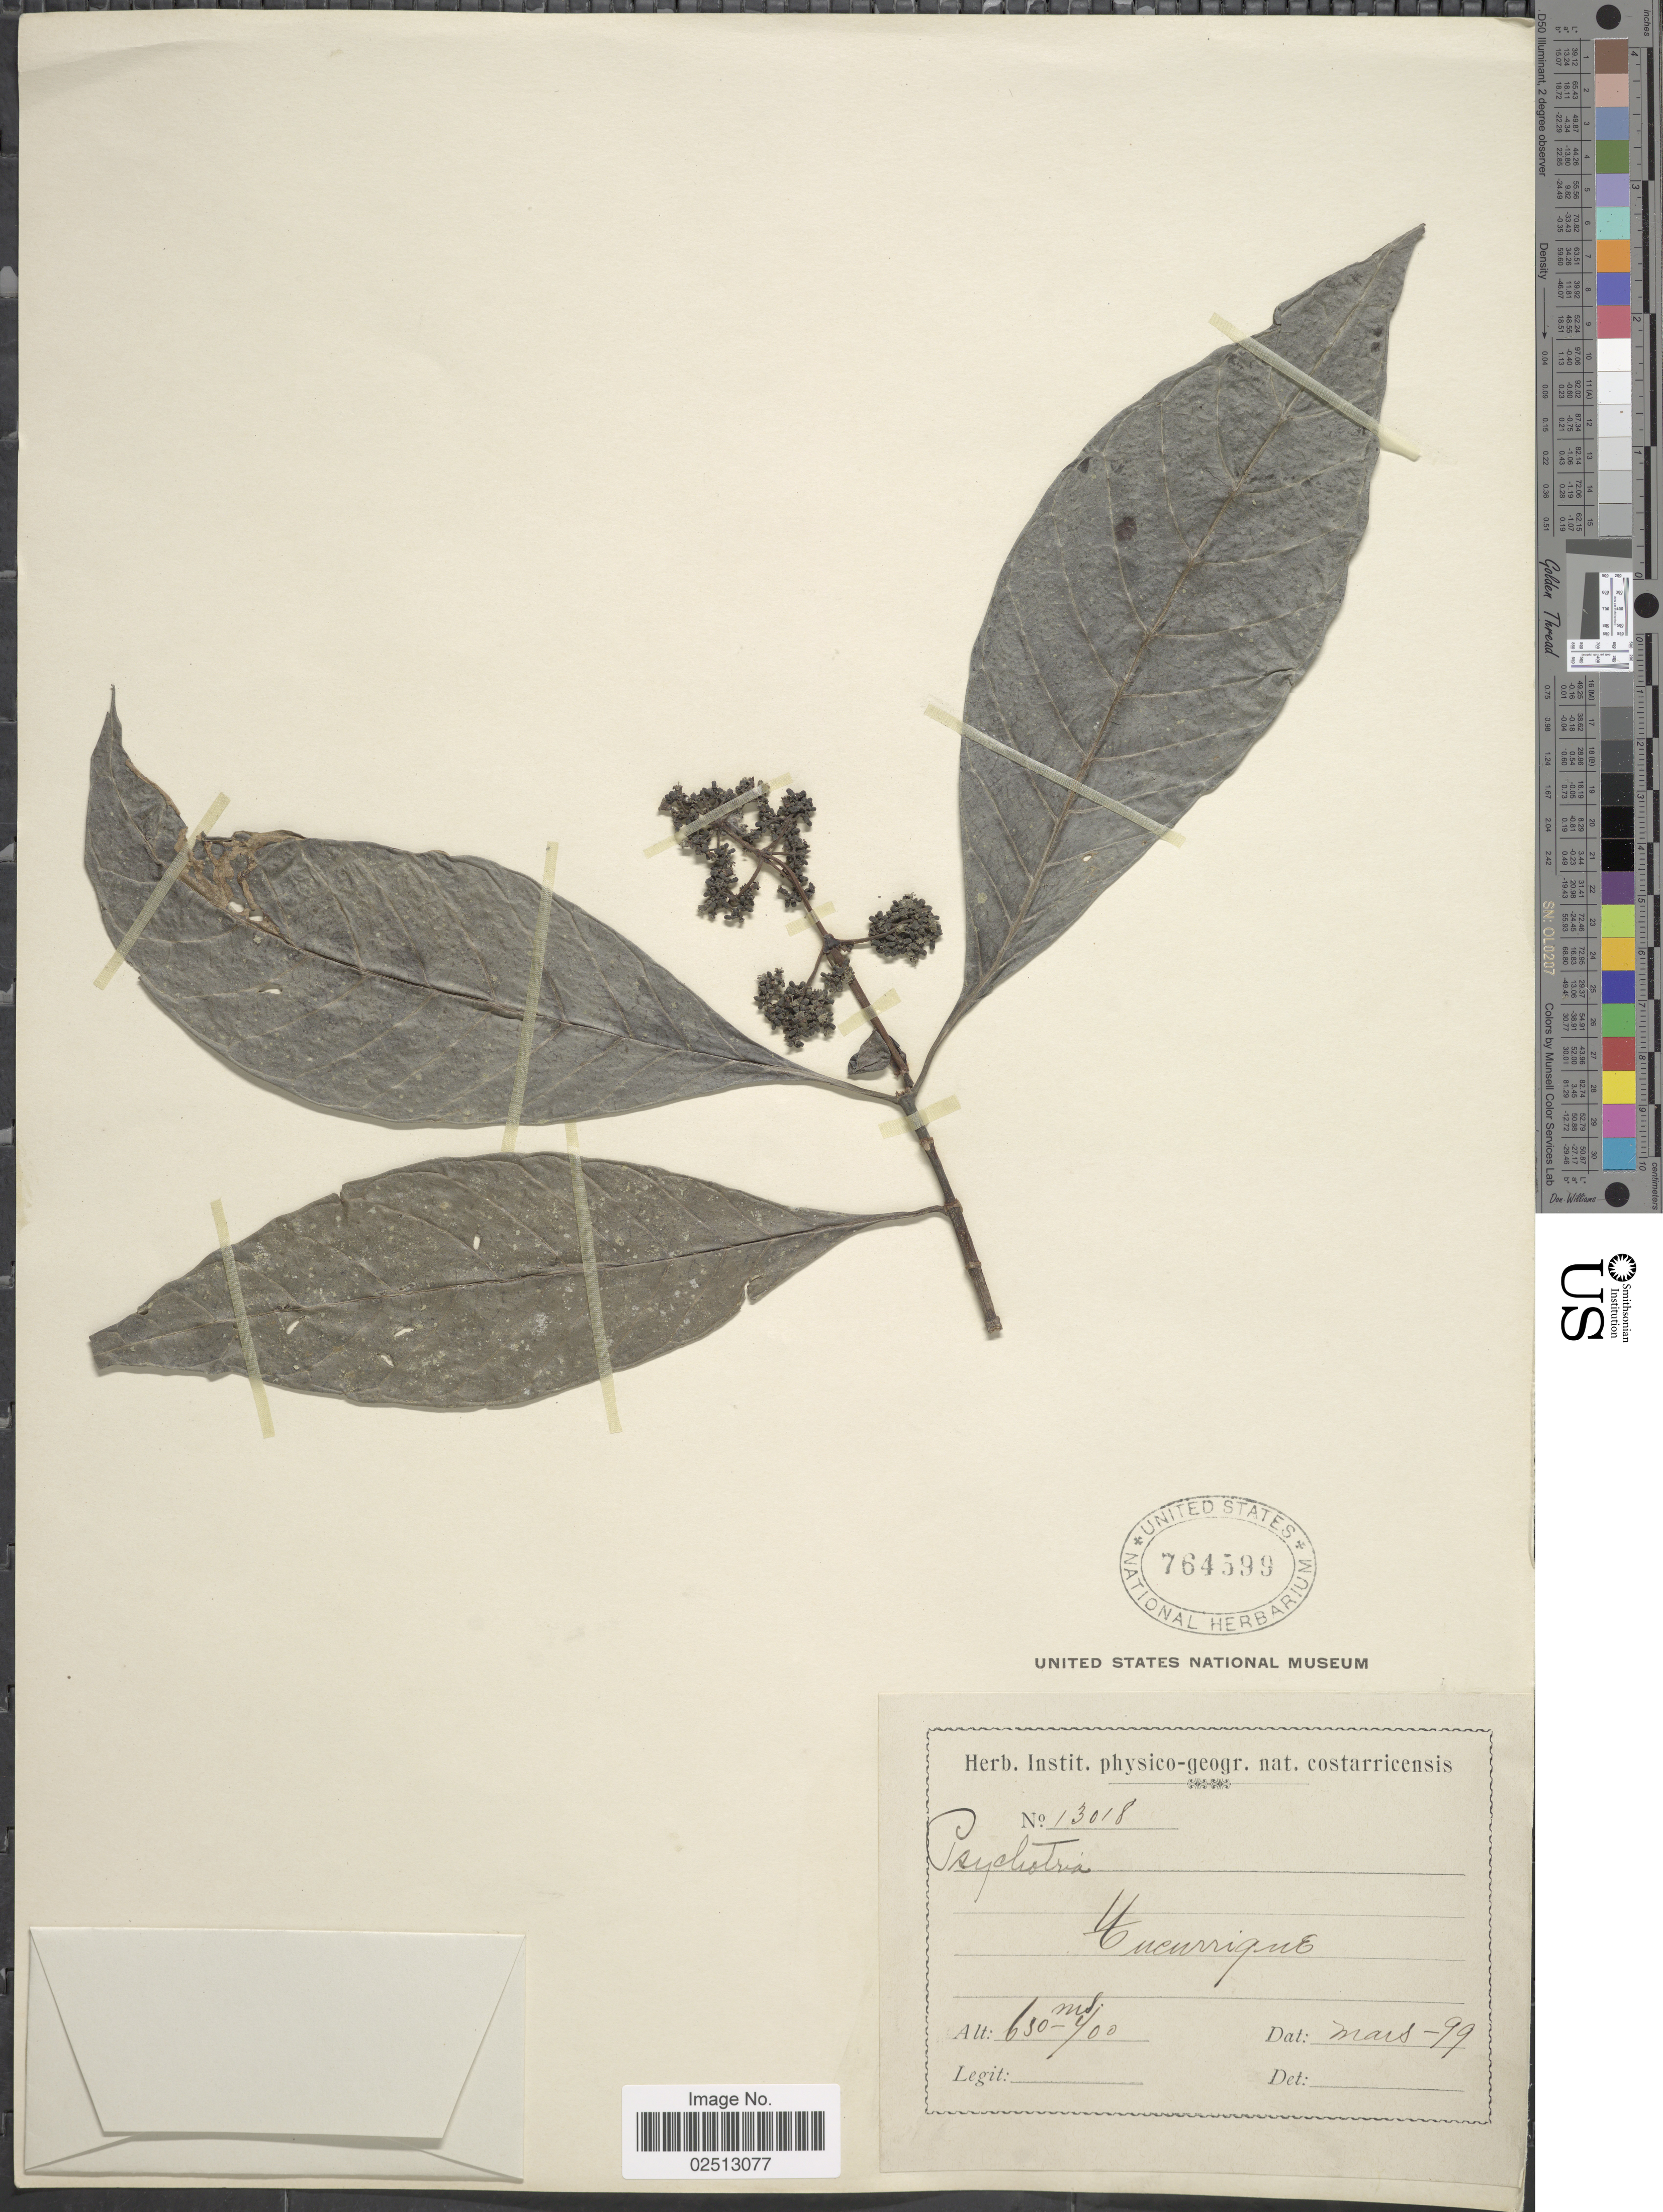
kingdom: Plantae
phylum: Tracheophyta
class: Magnoliopsida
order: Gentianales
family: Rubiaceae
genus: Psychotria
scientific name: Psychotria sp.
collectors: ex herb. Instit. physico-geogr. nat. costarricensis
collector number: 13018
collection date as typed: Transcribed d/m/y: /3/99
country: Costa Rica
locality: Tucurrique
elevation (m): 650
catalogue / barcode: US 764599